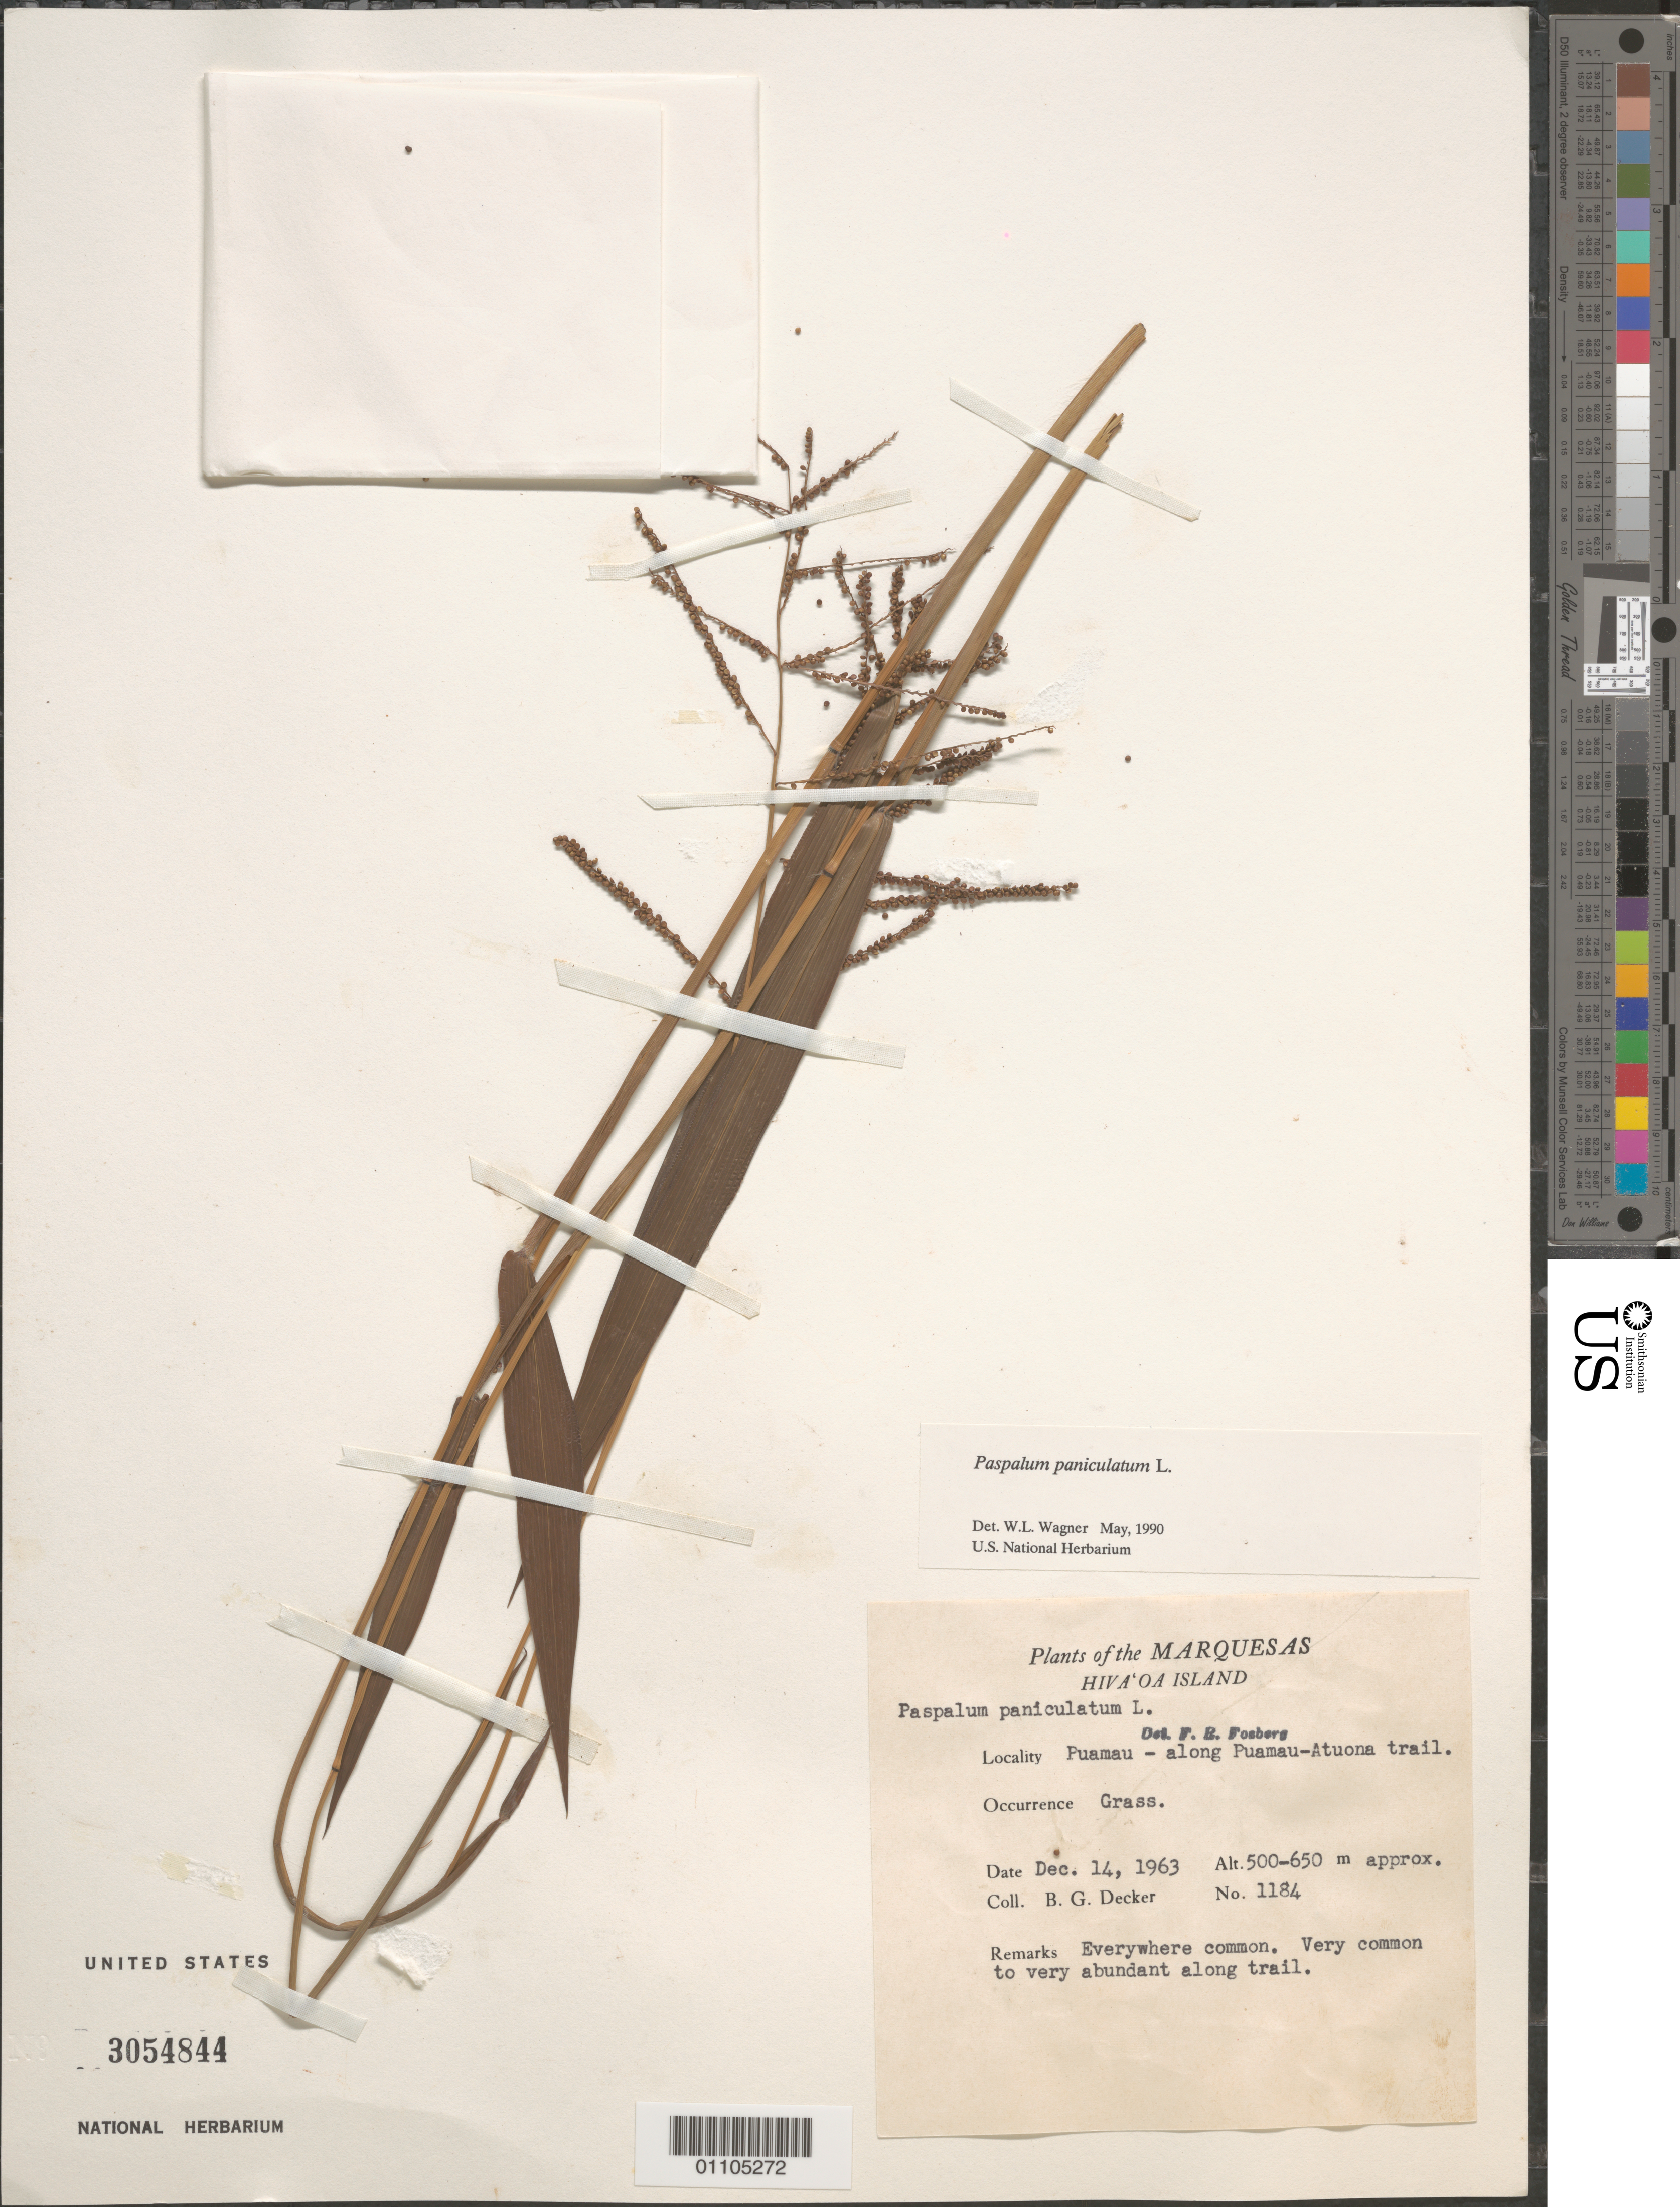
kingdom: Plantae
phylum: Tracheophyta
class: Liliopsida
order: Poales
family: Poaceae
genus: Paspalum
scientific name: Paspalum paniculatum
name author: L.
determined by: Wagner, W. L., (BOT), Smithsonian Institution - National Museum of Natural History (UNITED STATES)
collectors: B. G. Decker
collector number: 1184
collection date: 1963-12-14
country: French Polynesia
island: Hiva Oa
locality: Puamau, along Puamau-Atuona Trail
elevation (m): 500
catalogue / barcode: US 3054844